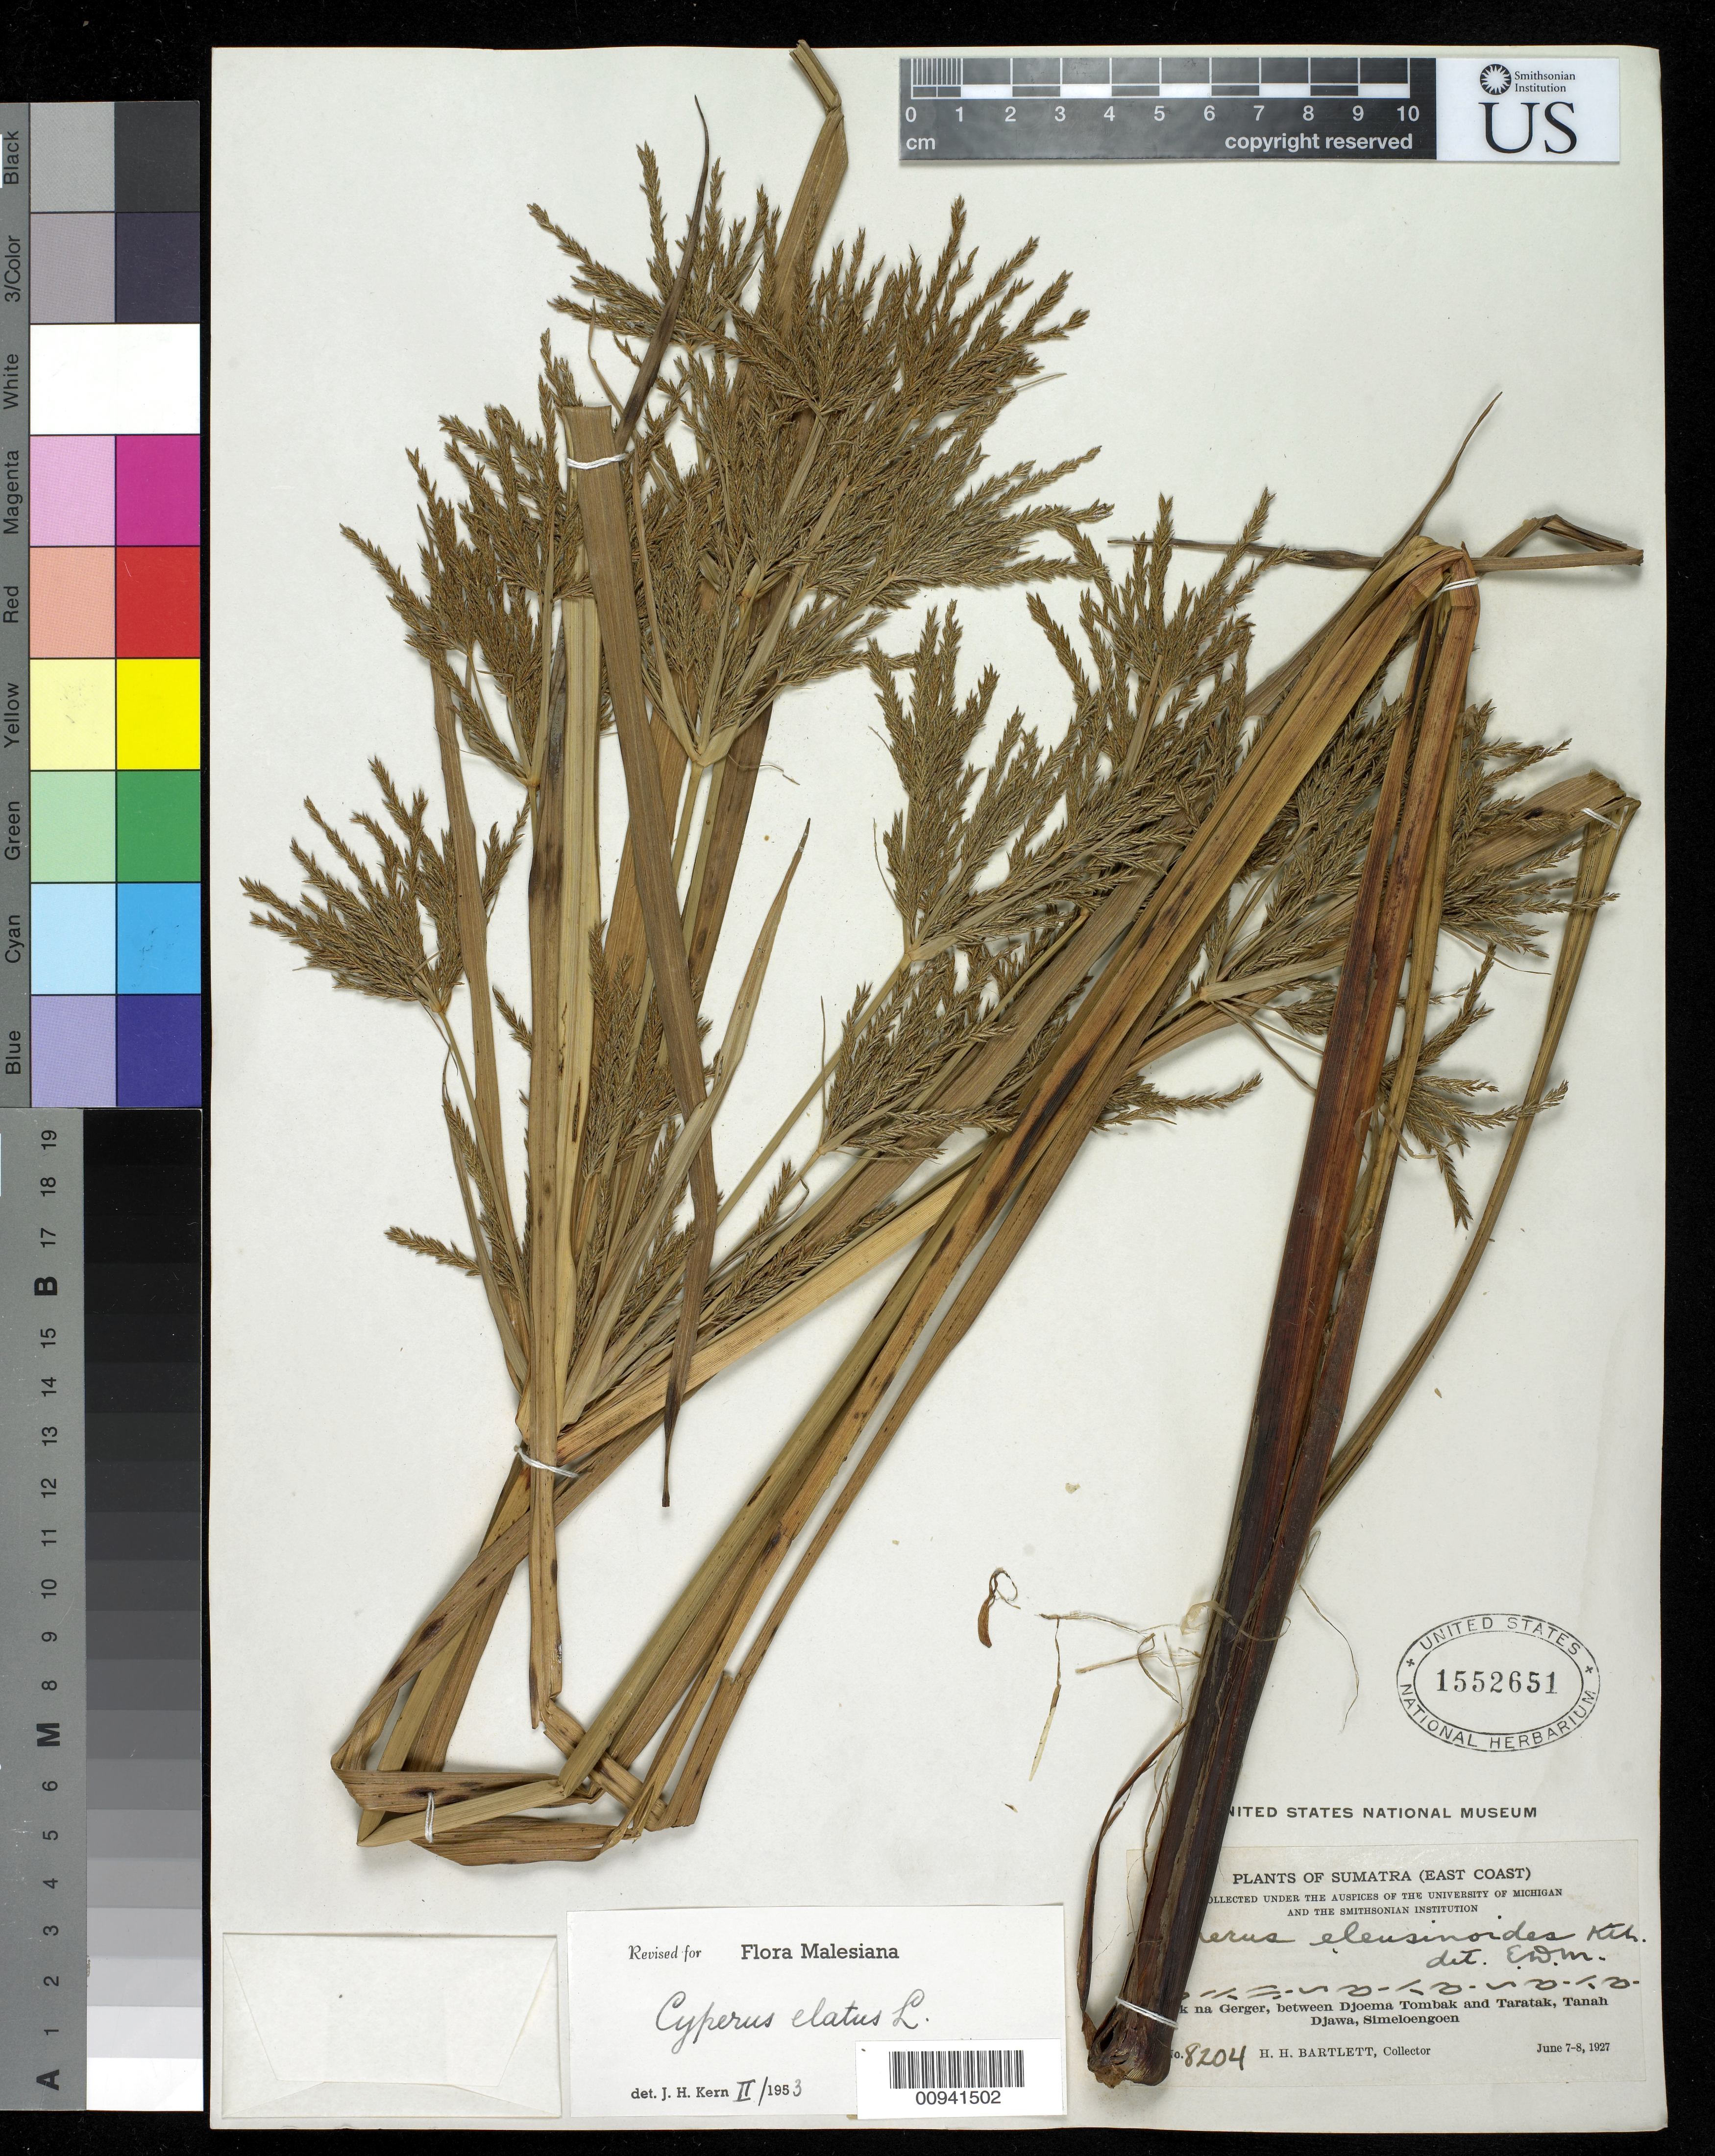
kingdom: Plantae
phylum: Tracheophyta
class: Liliopsida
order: Poales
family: Cyperaceae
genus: Cyperus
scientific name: Cyperus elatus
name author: L.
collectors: H. H. Bartlett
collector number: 8204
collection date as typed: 07 Jun 1927 to 08 Jun 1927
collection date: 1927-06-07/1927-06-08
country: Indonesia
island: Sumatra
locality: Aek na Gerger, between Djoema Tombak and Taratak, Tanah Djawa, Simeloengoen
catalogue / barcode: US 1552651